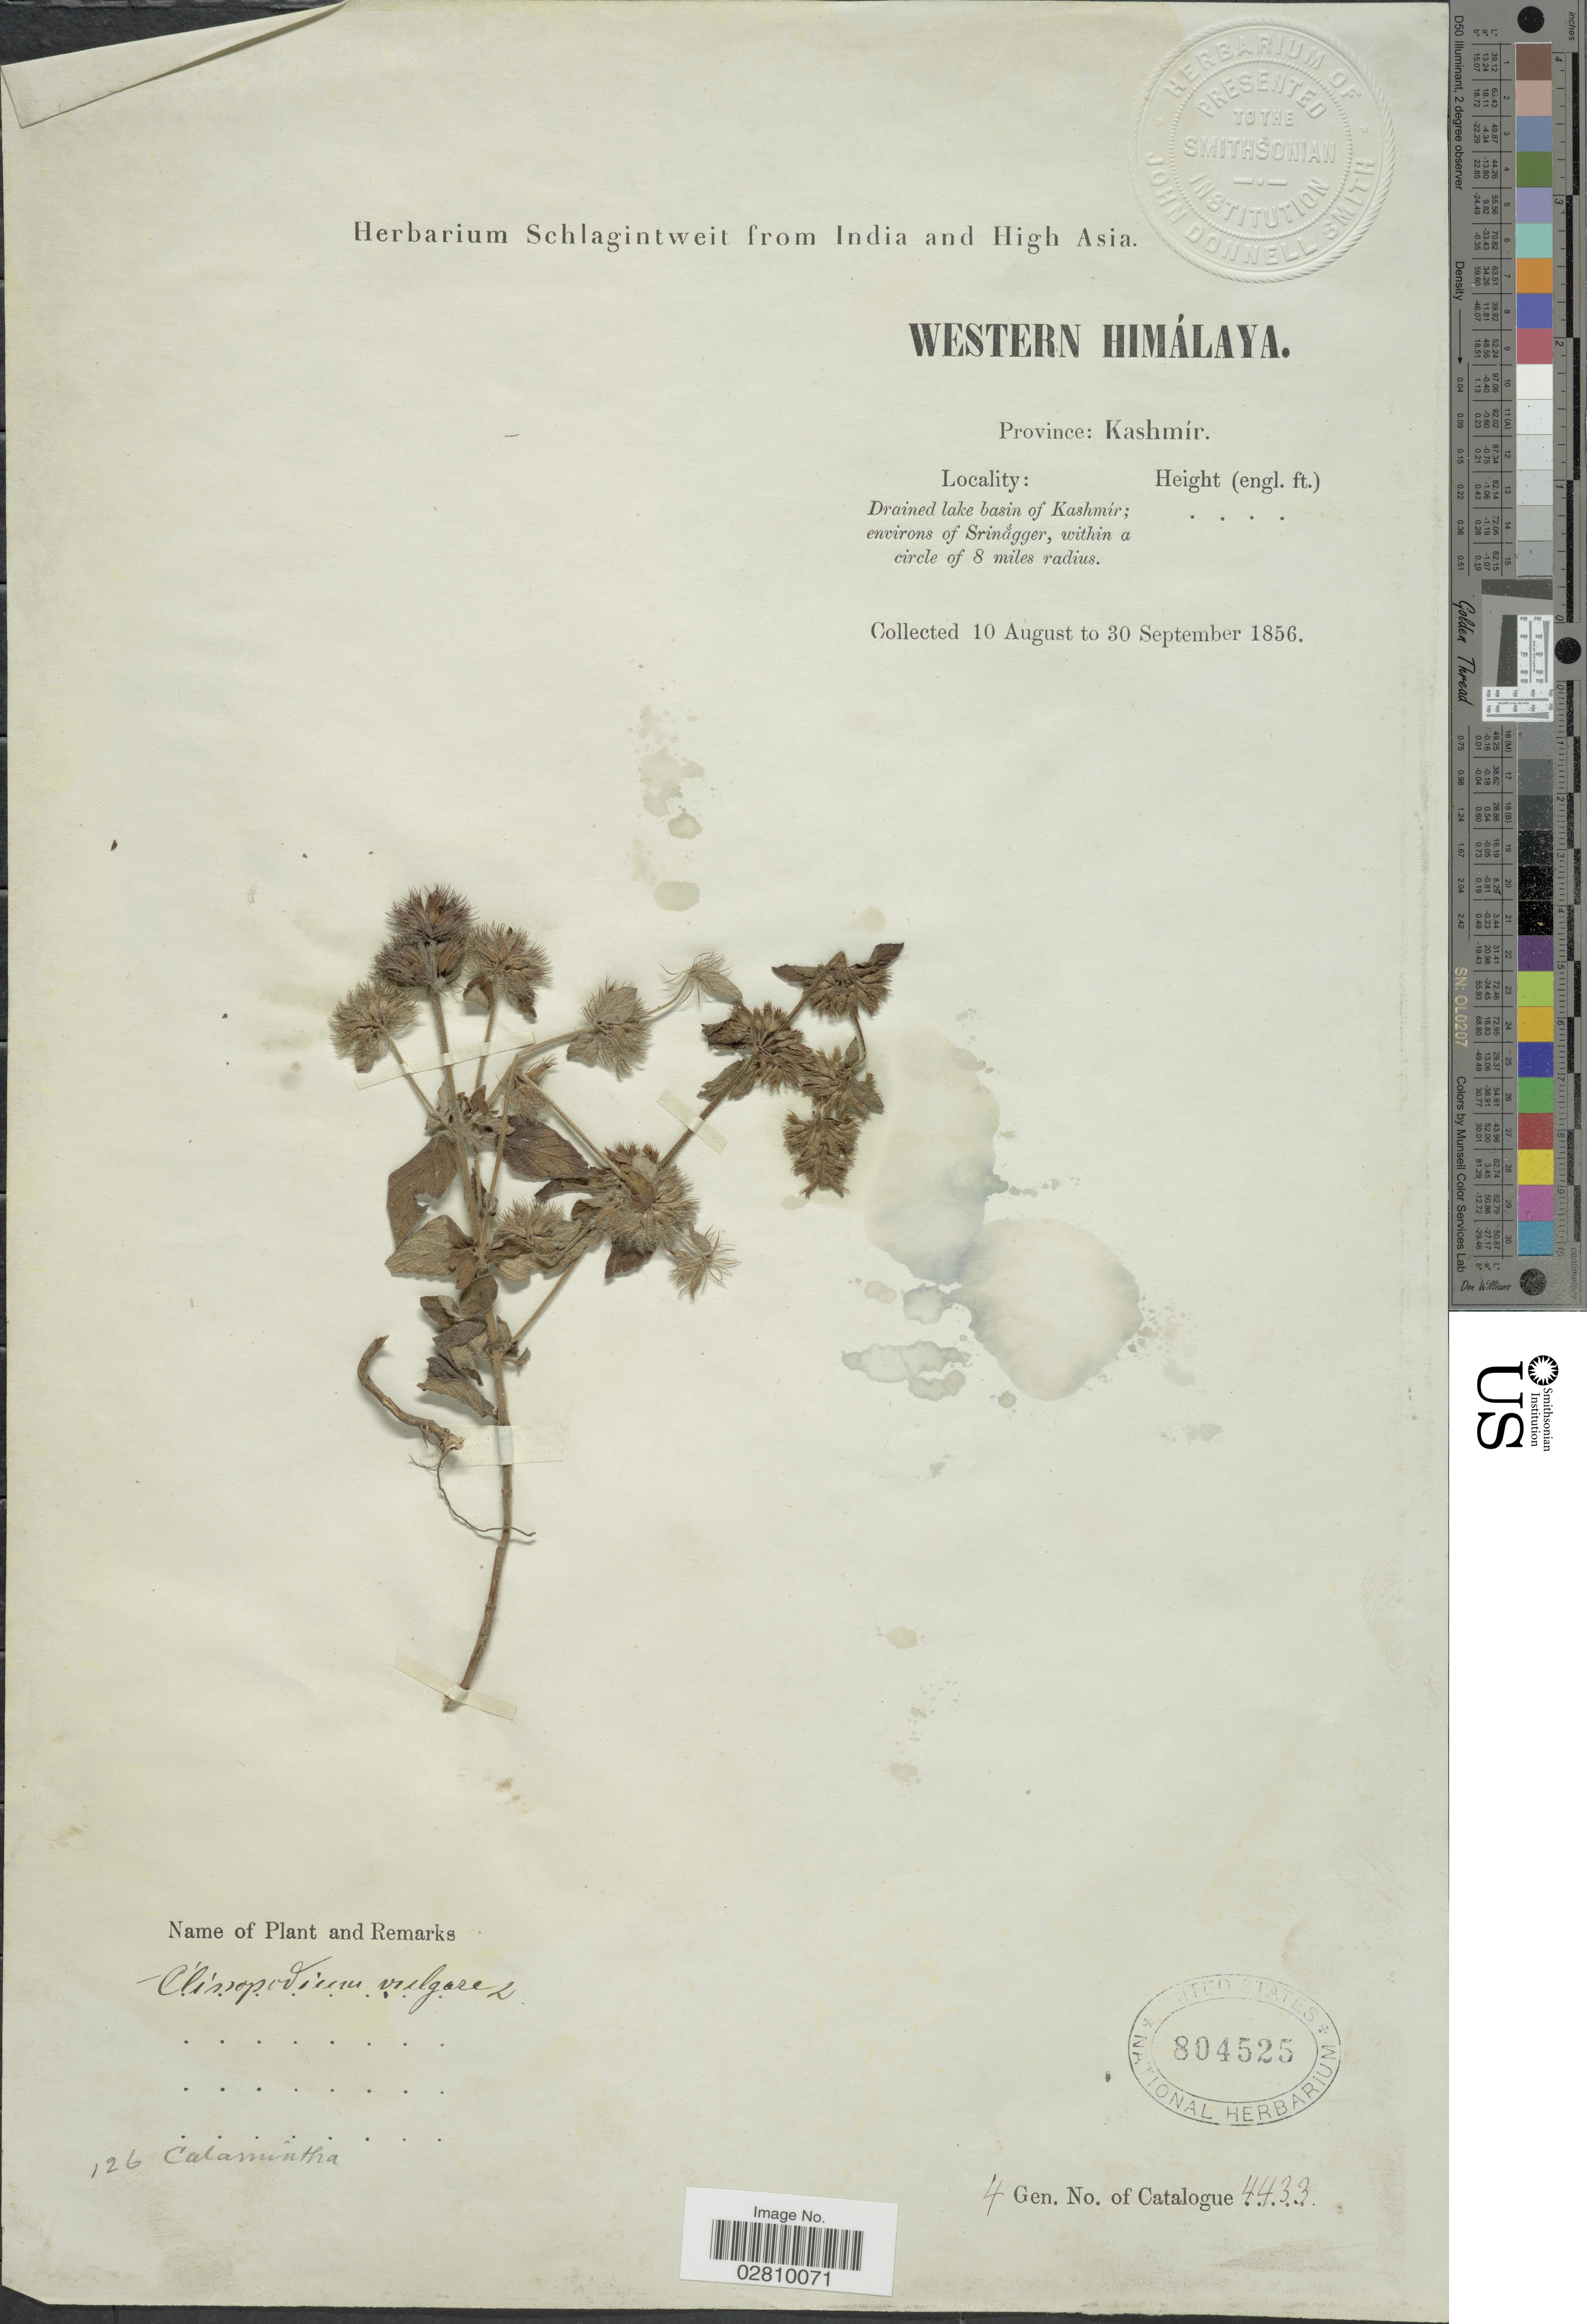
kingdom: Plantae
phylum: Tracheophyta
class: Magnoliopsida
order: Lamiales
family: Lamiaceae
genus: Calamintha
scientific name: Calamintha clinopodium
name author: (Vest) Spenn.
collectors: ex herb. Schlagintweit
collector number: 4433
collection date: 1856-08-10/1856-09-30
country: India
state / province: Jammu and Kashmir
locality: Western Himalaya. Province: Kashmir. Drained lake basin of Kashmir; environs of Srinagger, within a circle of 8 miles radius.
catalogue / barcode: US 804525